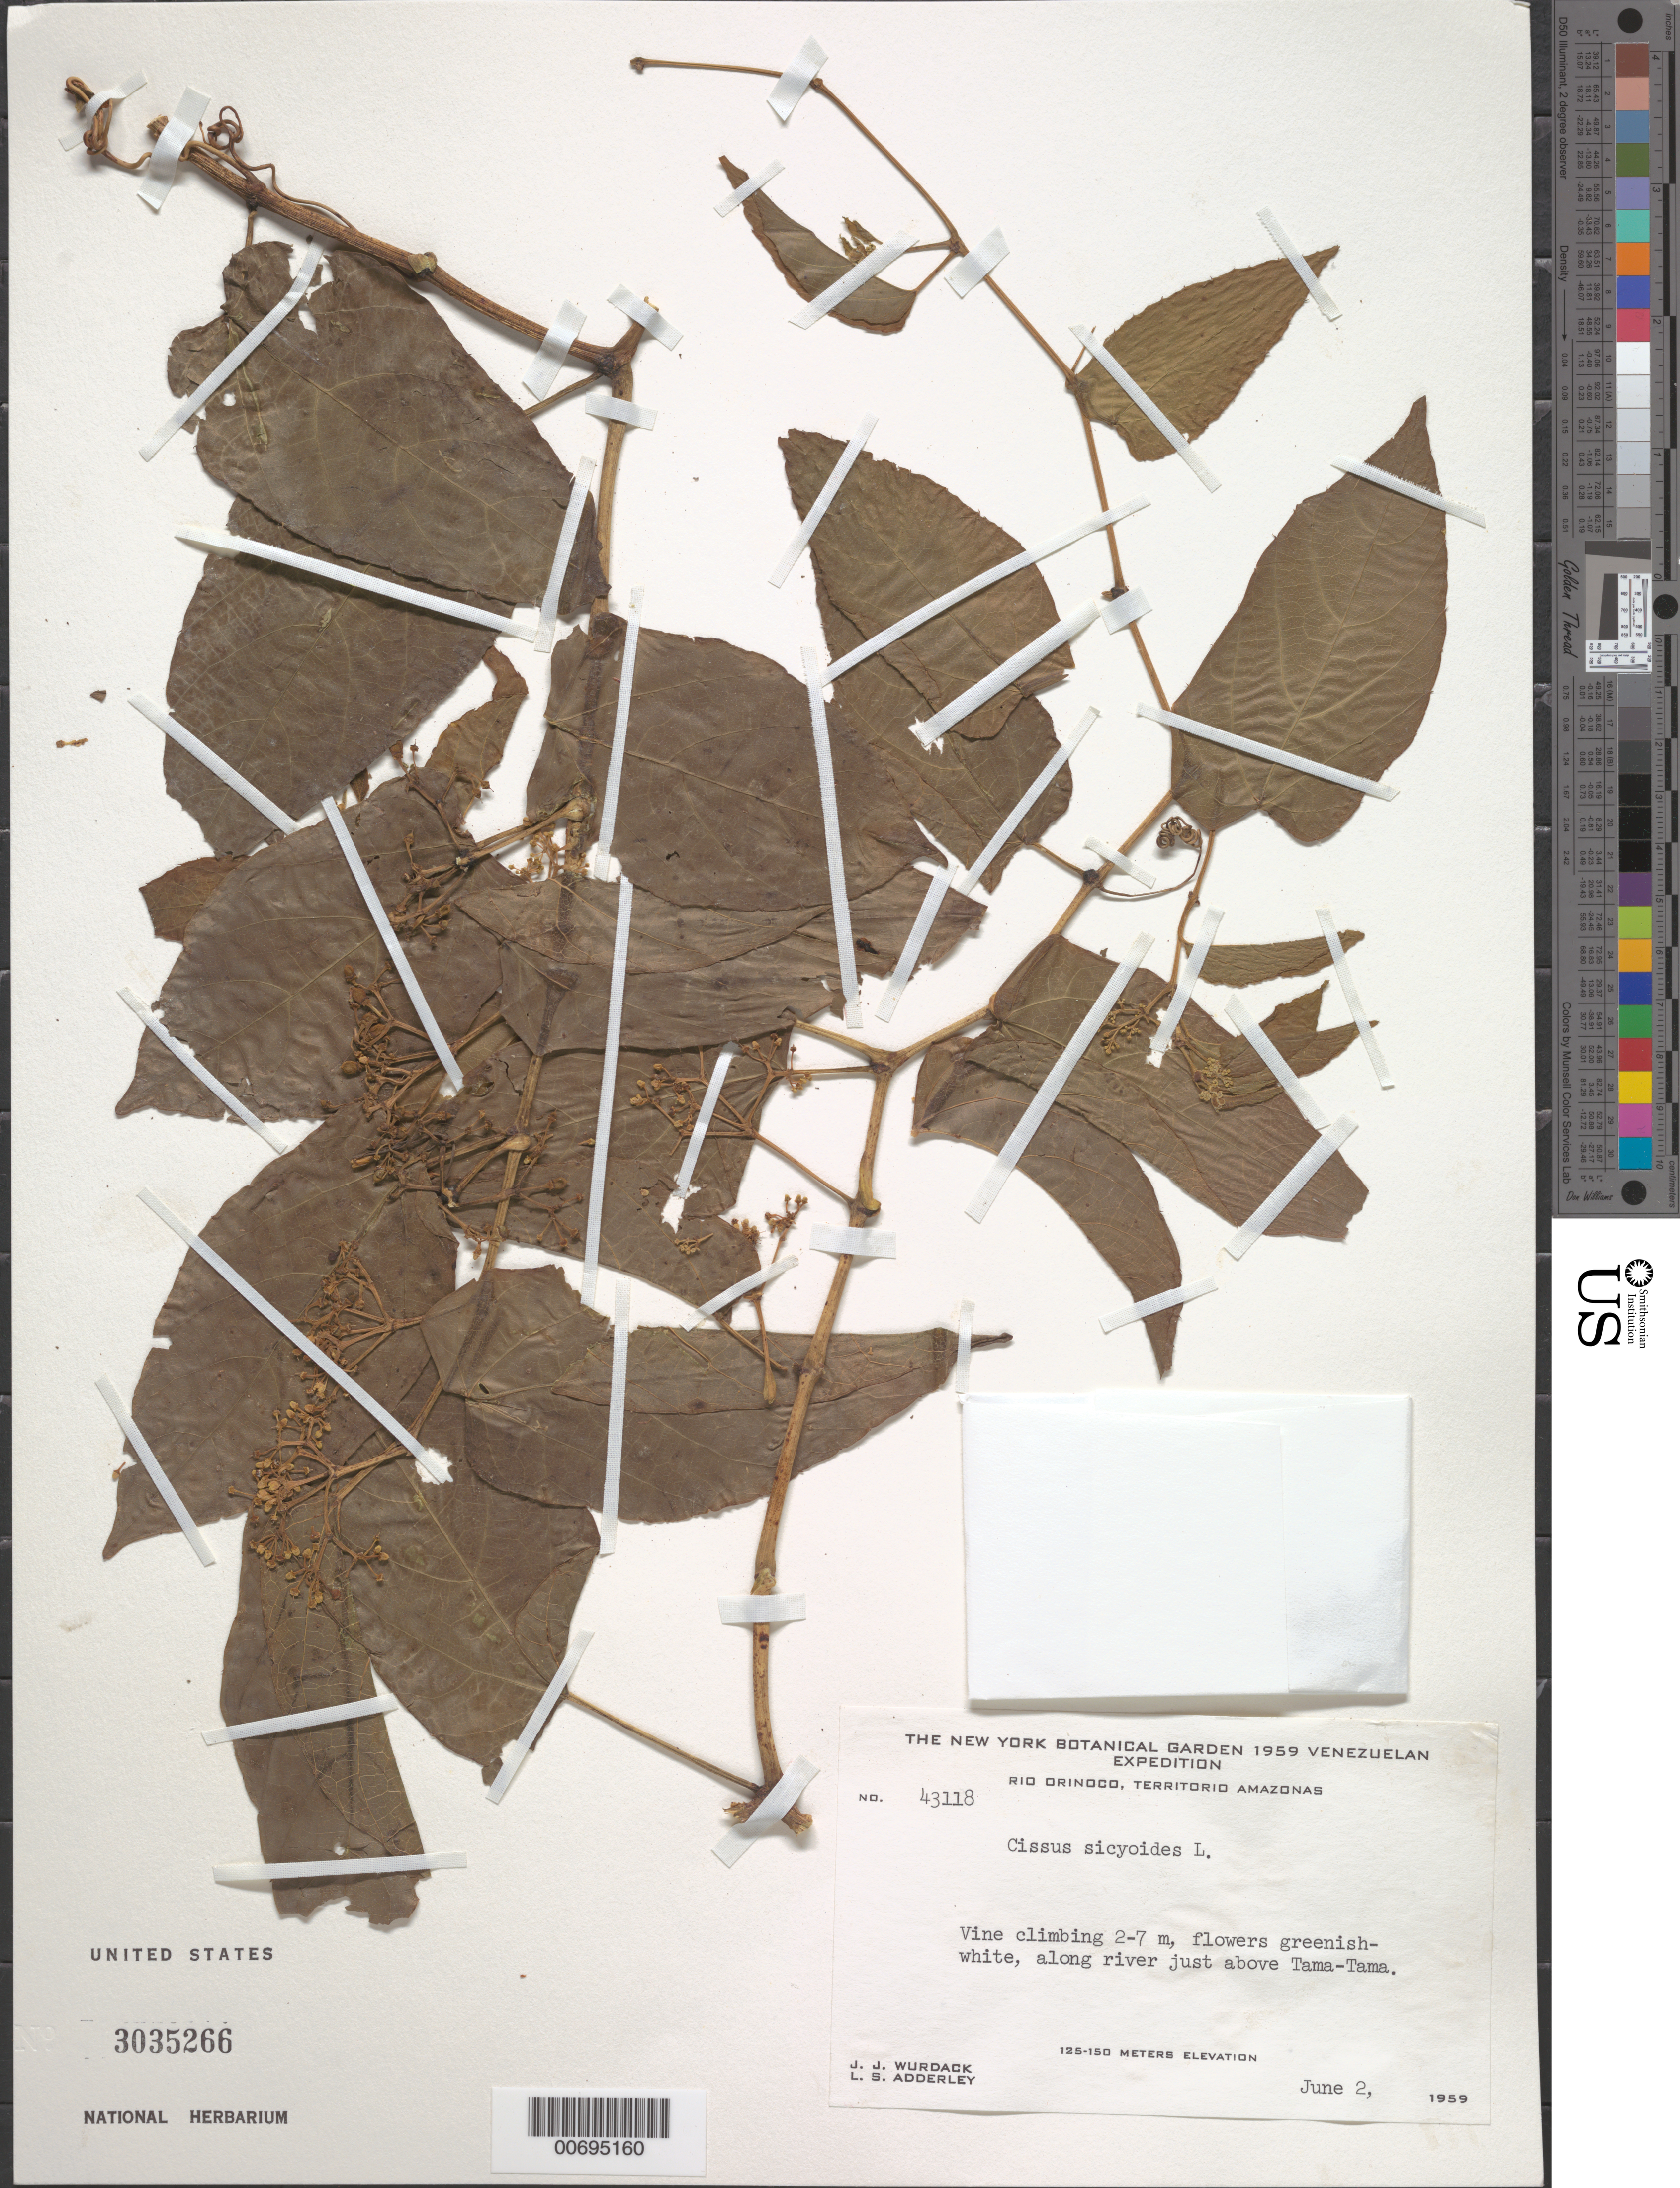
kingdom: Plantae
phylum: Tracheophyta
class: Magnoliopsida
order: Vitales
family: Vitaceae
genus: Cissus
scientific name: Cissus verticillata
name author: (L.) Nicolson & C.E. Jarvis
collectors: J. J. Wurdack & L. S. Adderley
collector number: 43118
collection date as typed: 22-Jun-59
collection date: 1959-06-22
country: Venezuela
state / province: Amazonas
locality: Río Orinoco, Tama-Tama, just above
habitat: Along river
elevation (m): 125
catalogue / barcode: US 3035266